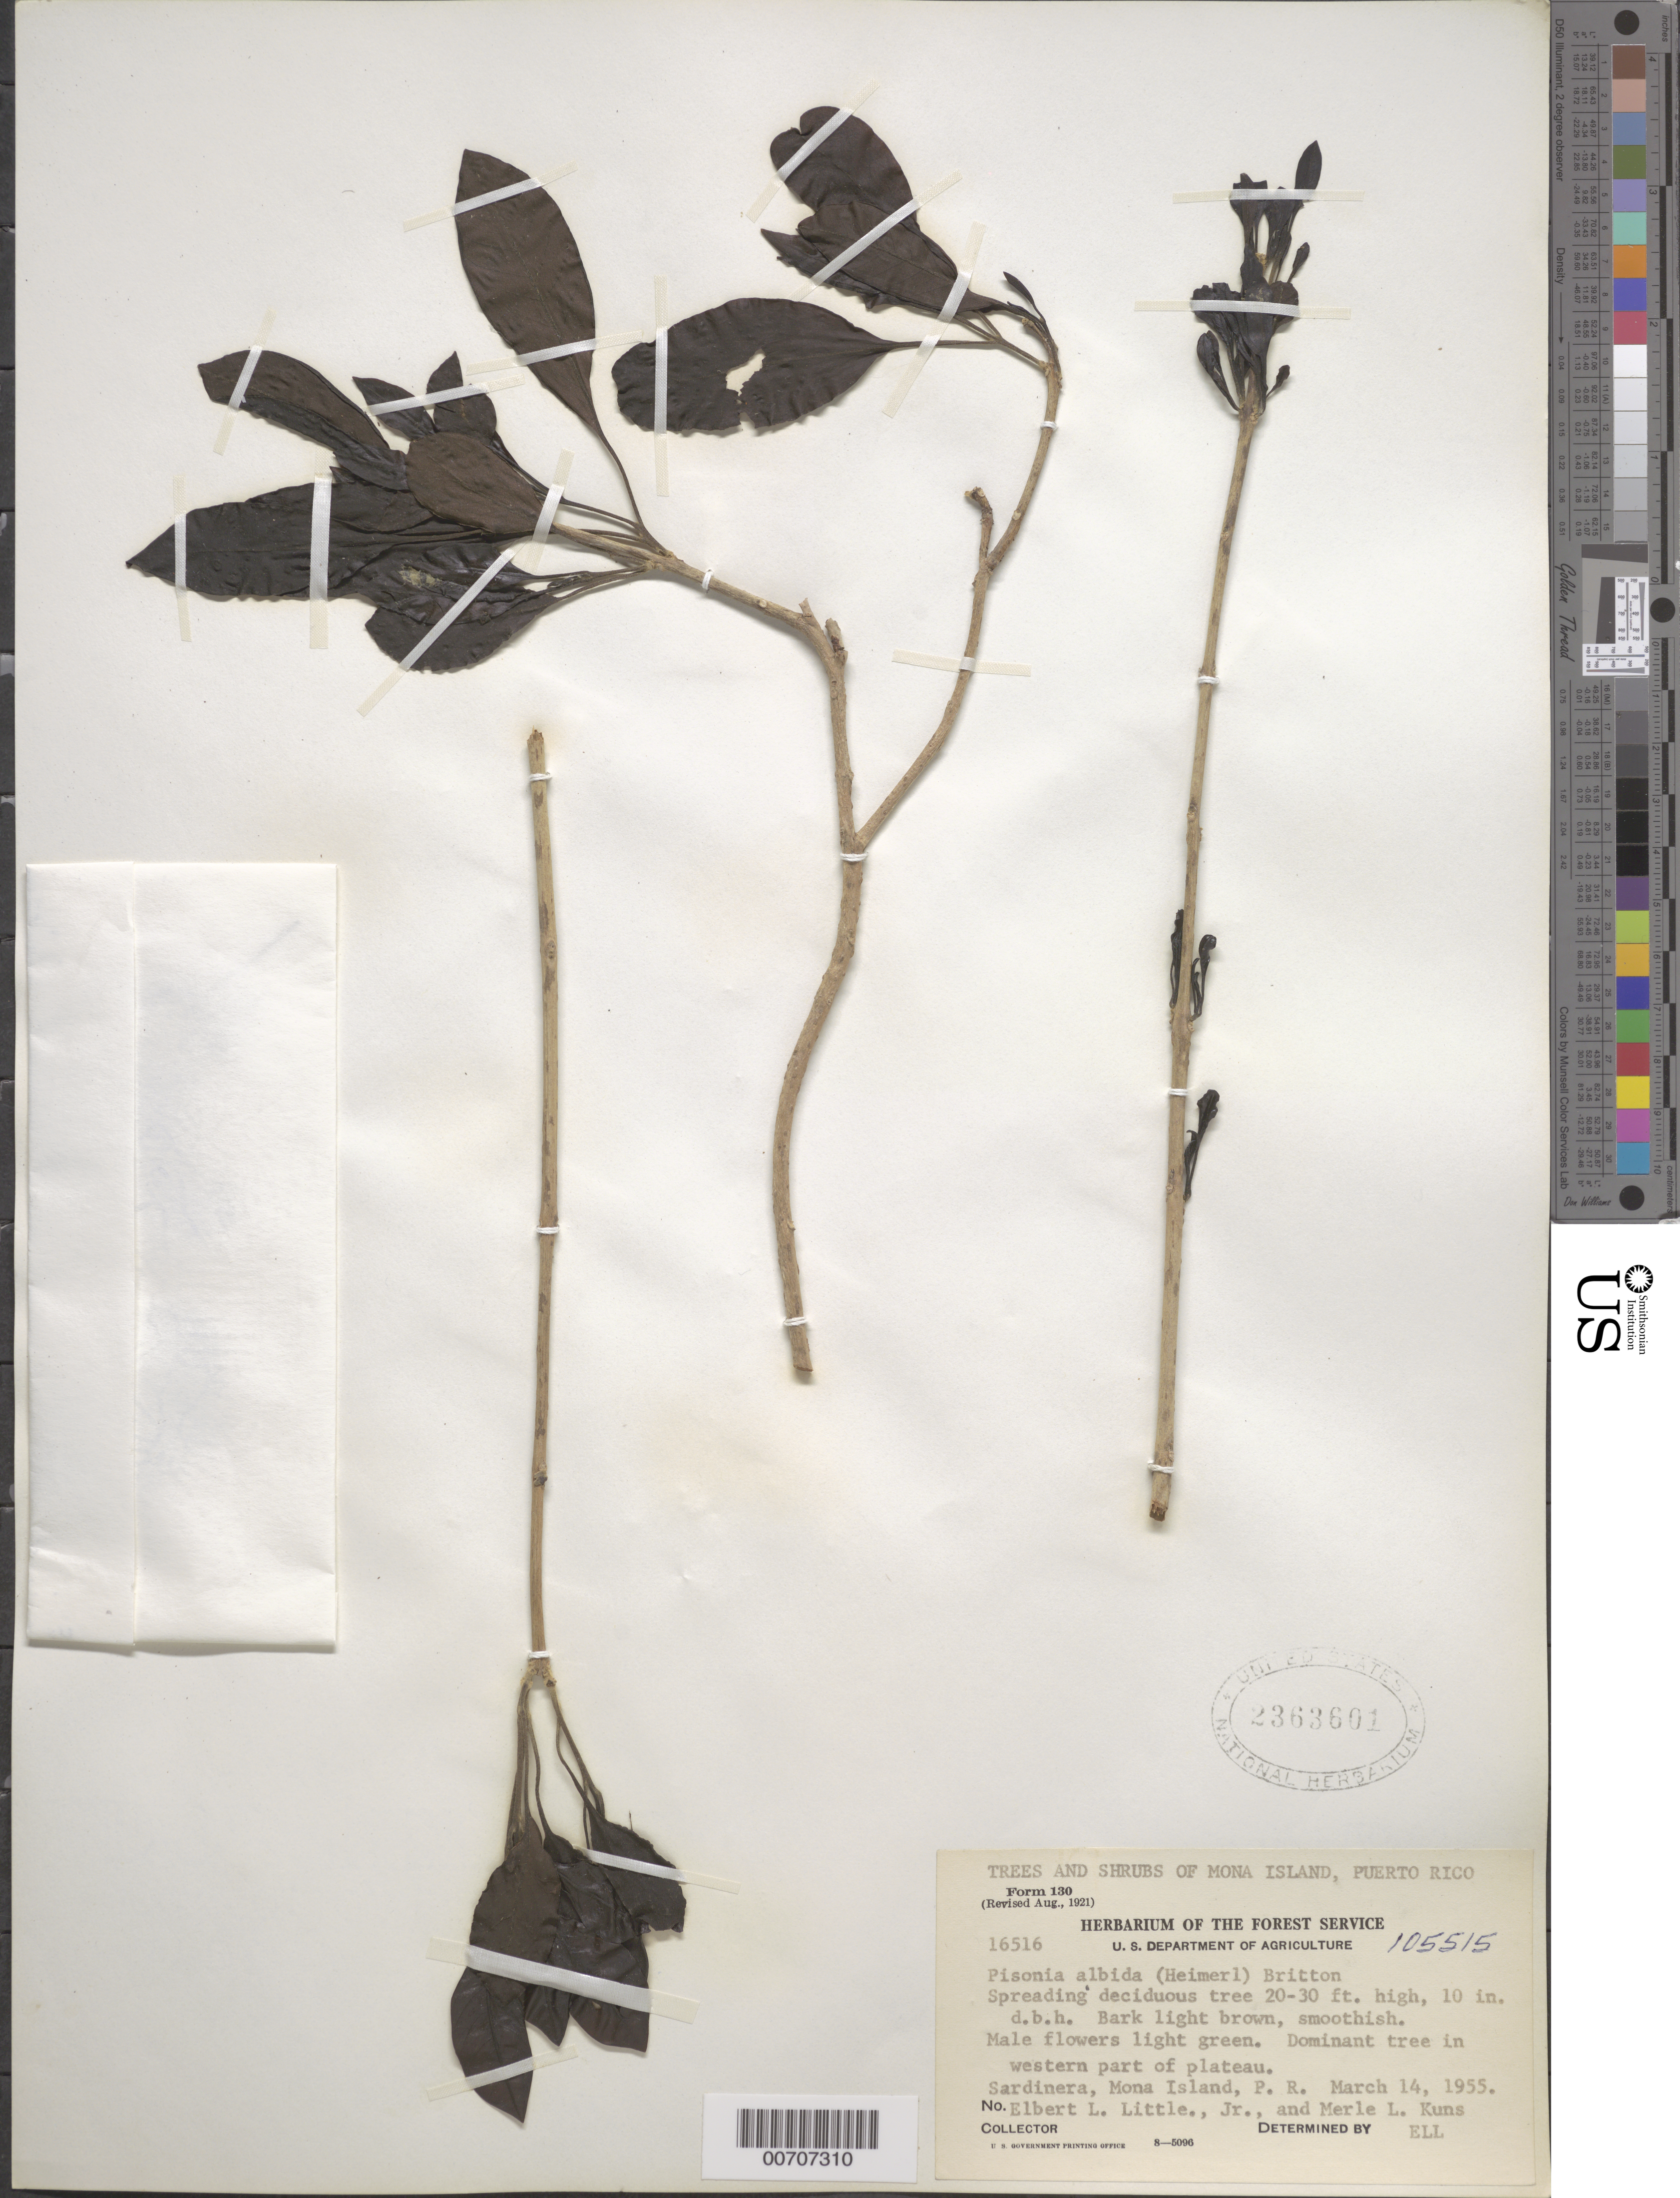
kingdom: Plantae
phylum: Tracheophyta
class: Magnoliopsida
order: Caryophyllales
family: Nyctaginaceae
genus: Pisonia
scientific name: Pisonia albida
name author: (Heimerl) Britton ex Standl.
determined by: Little, Elbert L., Jr., (FSSR), United States Department of Agriculture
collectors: E. L. Little & M. Kuns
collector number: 16516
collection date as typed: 14 Mar 1955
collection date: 1955-03-14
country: Puerto Rico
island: Mona Island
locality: Sardinera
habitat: Western part of plateau.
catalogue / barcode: US 2363601